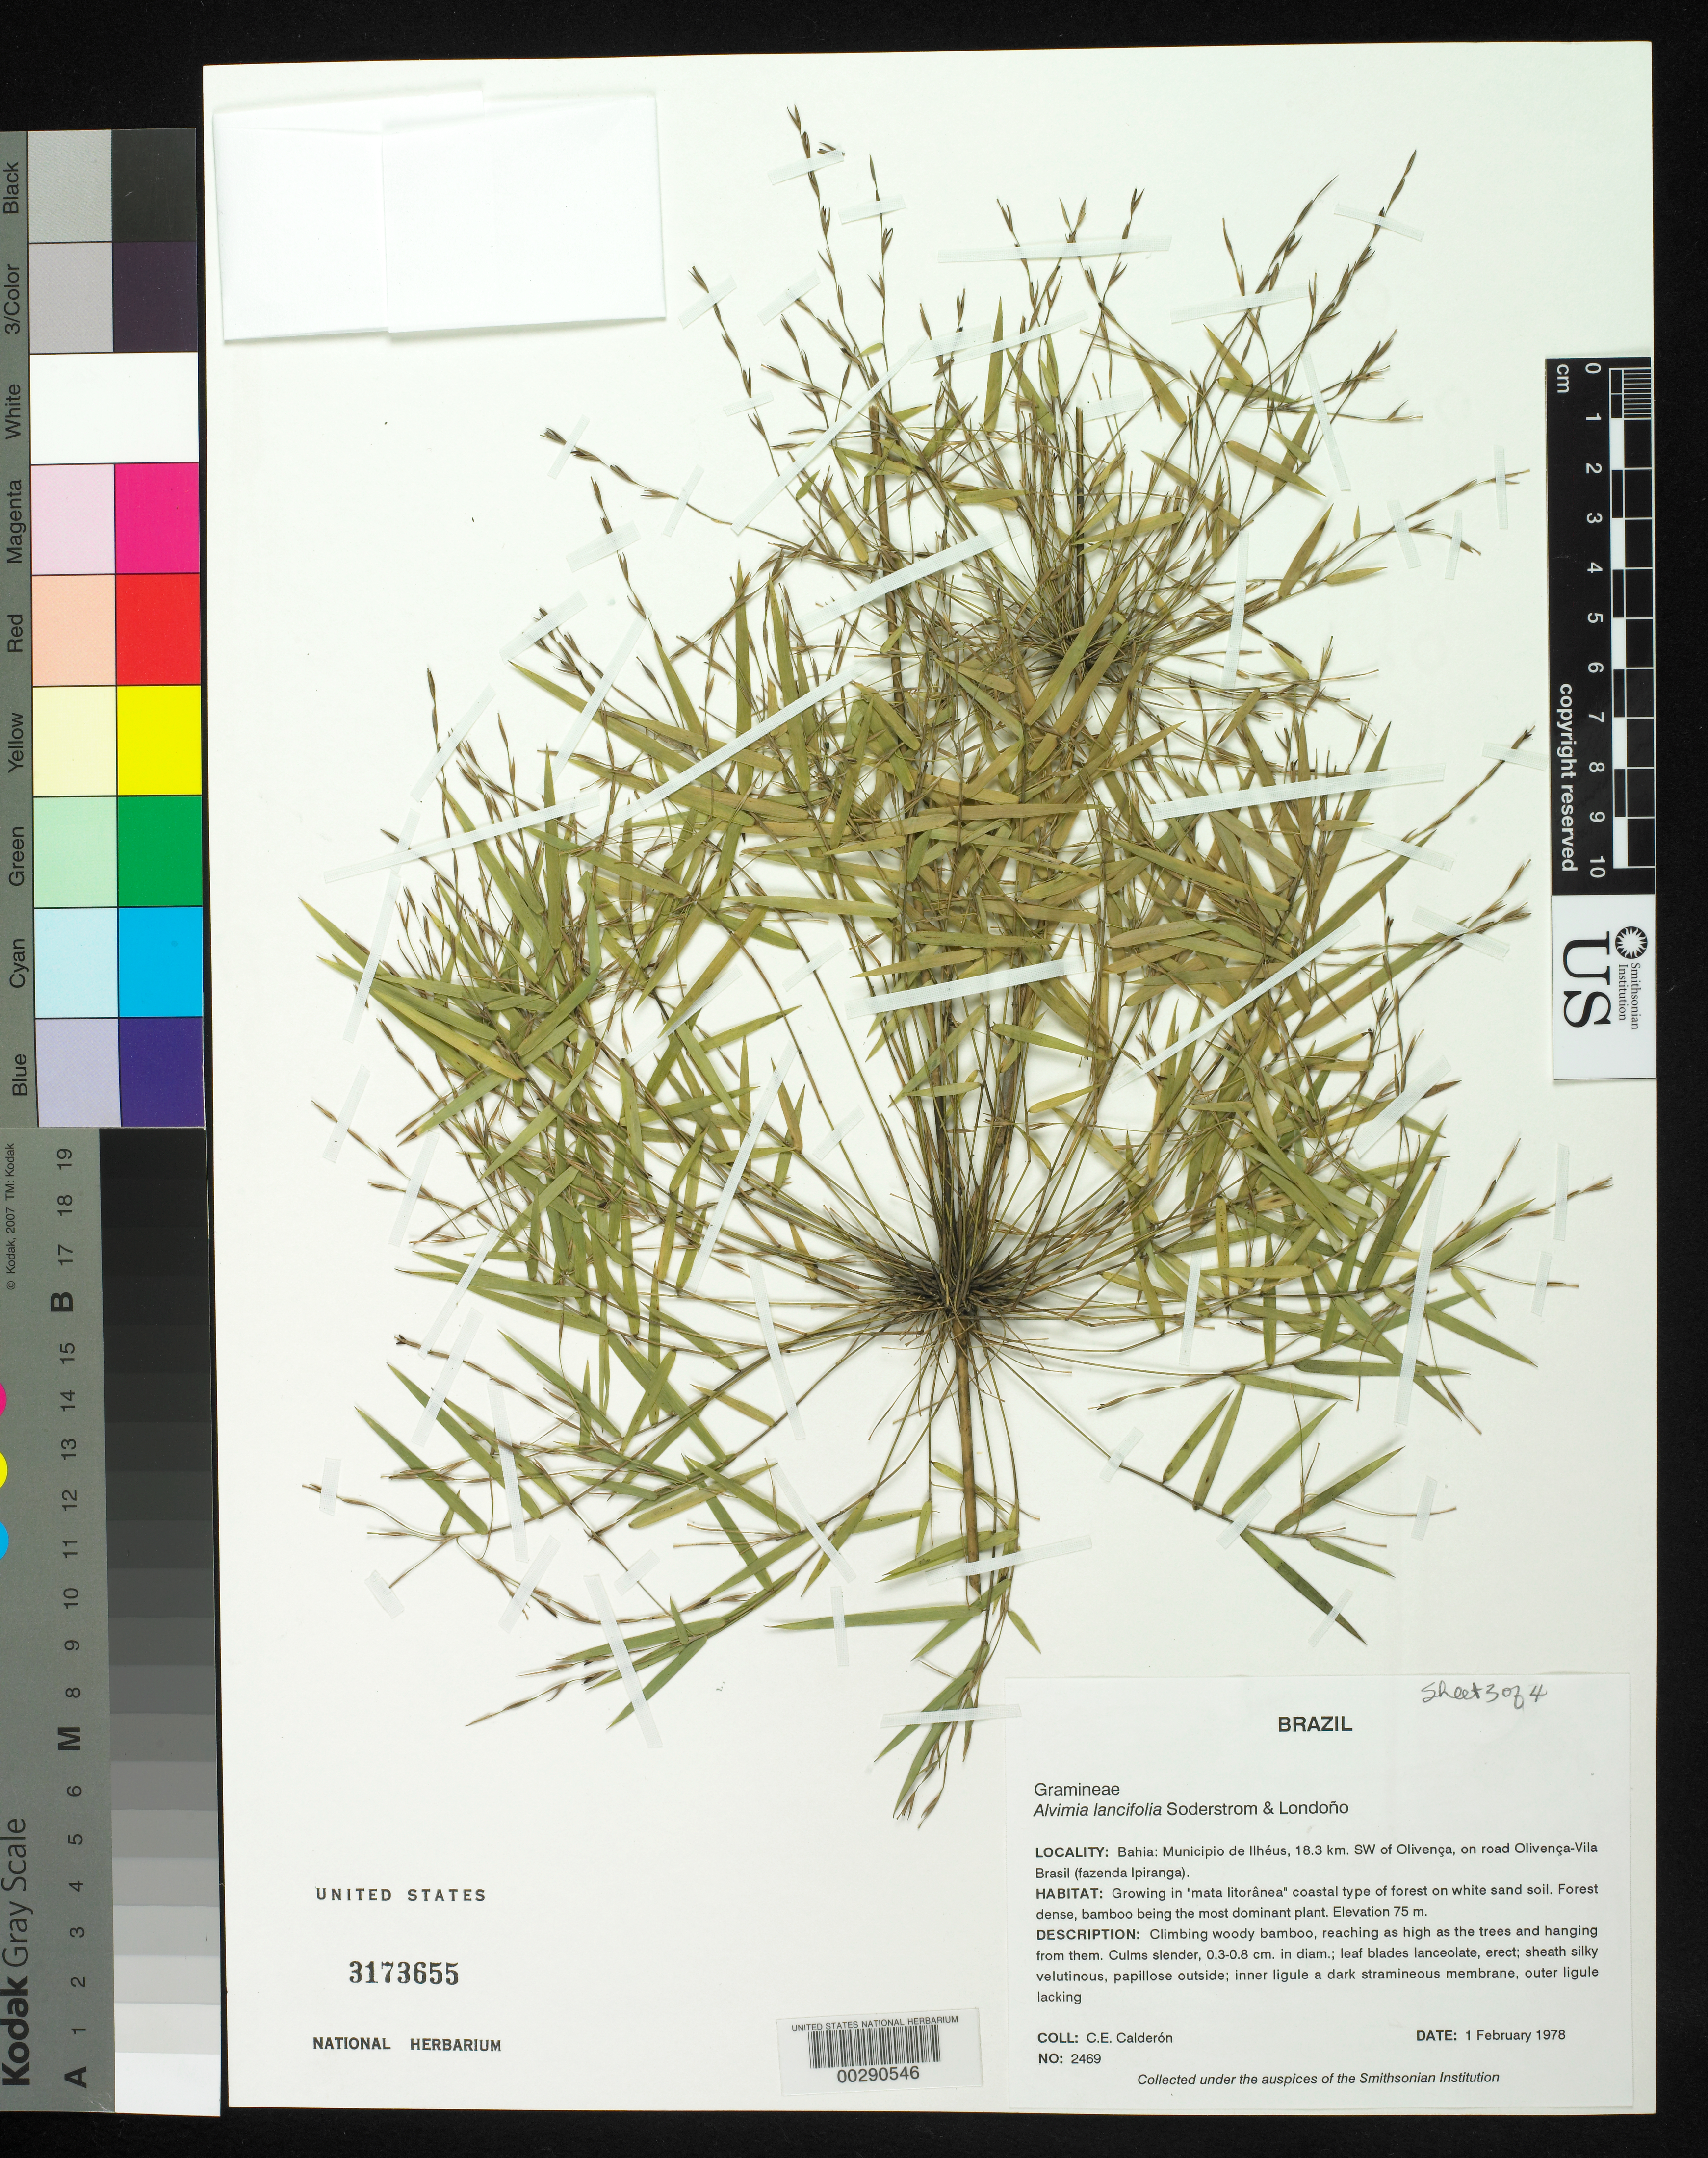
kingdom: Plantae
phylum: Tracheophyta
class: Liliopsida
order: Poales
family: Poaceae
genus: Alvimia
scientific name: Alvimia lancifolia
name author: Soderstr. & Londoño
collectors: C. E. Calderón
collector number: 2469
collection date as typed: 01 Feb 1978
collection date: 1978-02-01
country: Brazil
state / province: Bahia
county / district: Ilhéus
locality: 18.3 km sw of olivenca on road olivenca-vila brasil (fazenda ipiranga)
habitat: "mata litoranea" coastal type of forest on white sand soil; forest dense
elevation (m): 75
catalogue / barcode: US 3173655